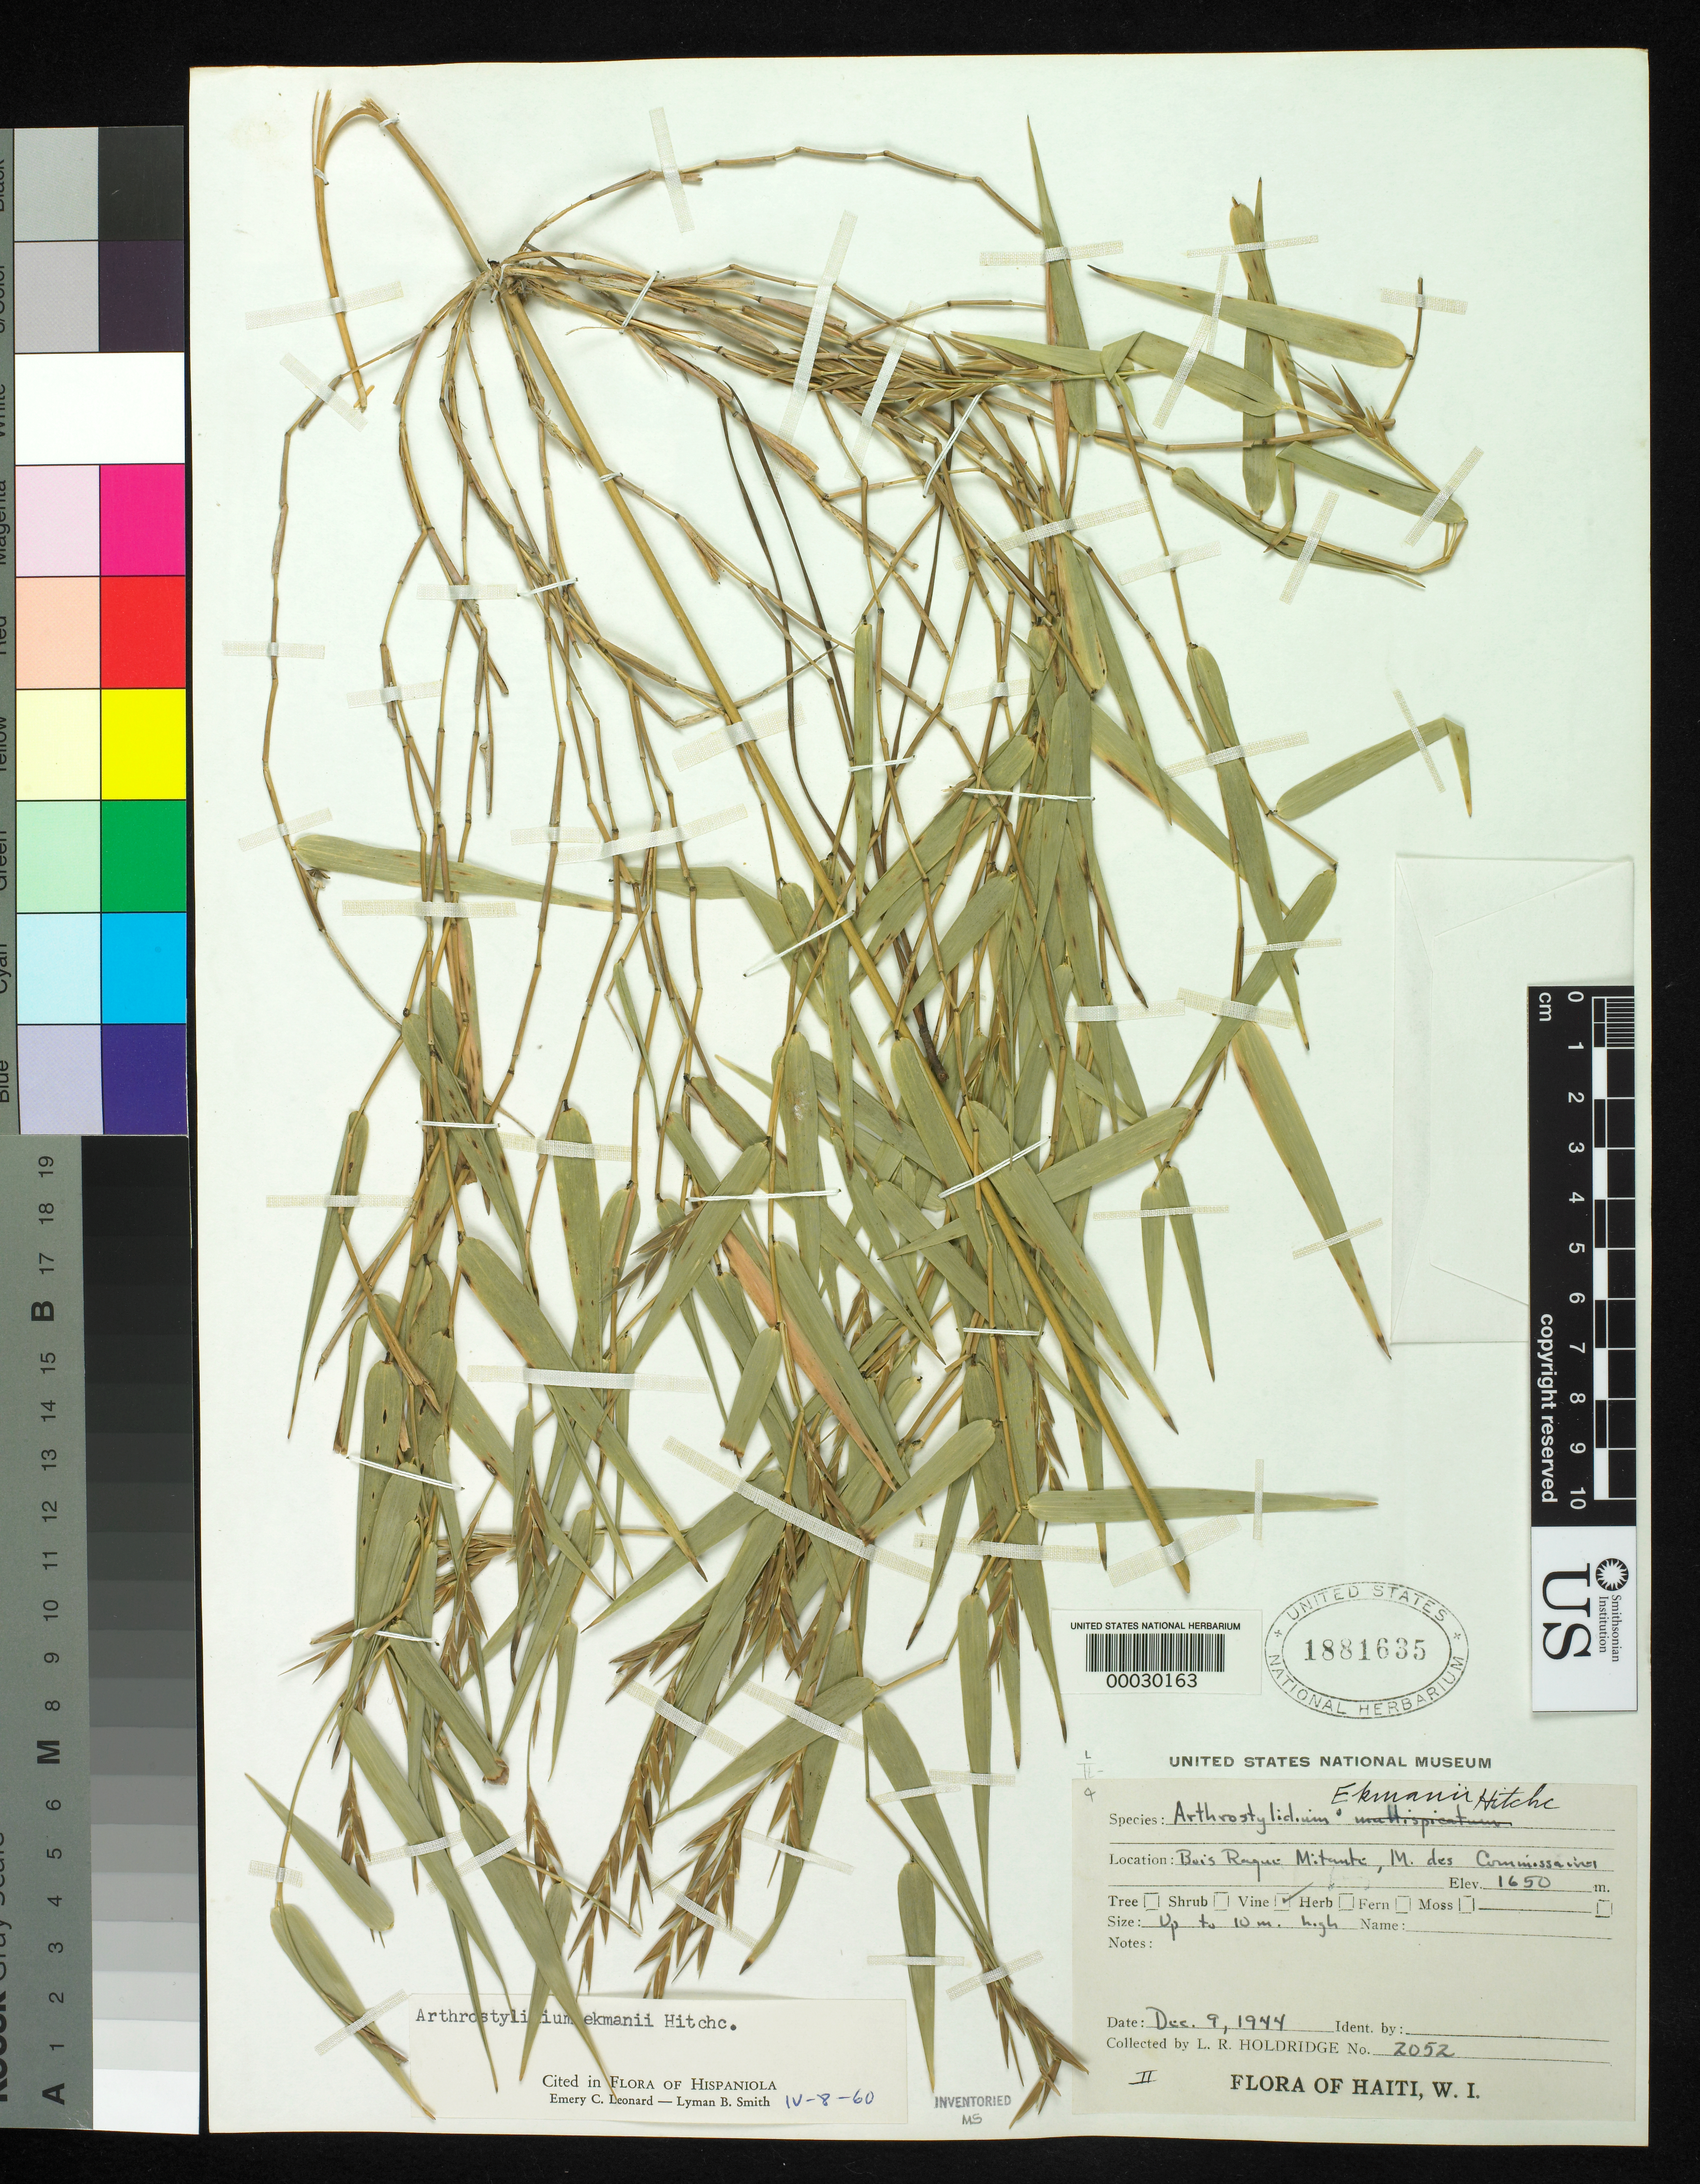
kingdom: Plantae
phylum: Tracheophyta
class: Liliopsida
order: Poales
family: Poaceae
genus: Arthrostylidium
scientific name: Arthrostylidium ekmanii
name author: Hitchc.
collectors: L. Holdridge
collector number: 2052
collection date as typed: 09 Dec 1944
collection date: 1944-12-09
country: Haiti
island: Hispaniola Island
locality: Buis rague mitante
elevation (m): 1650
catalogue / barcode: US 1881635